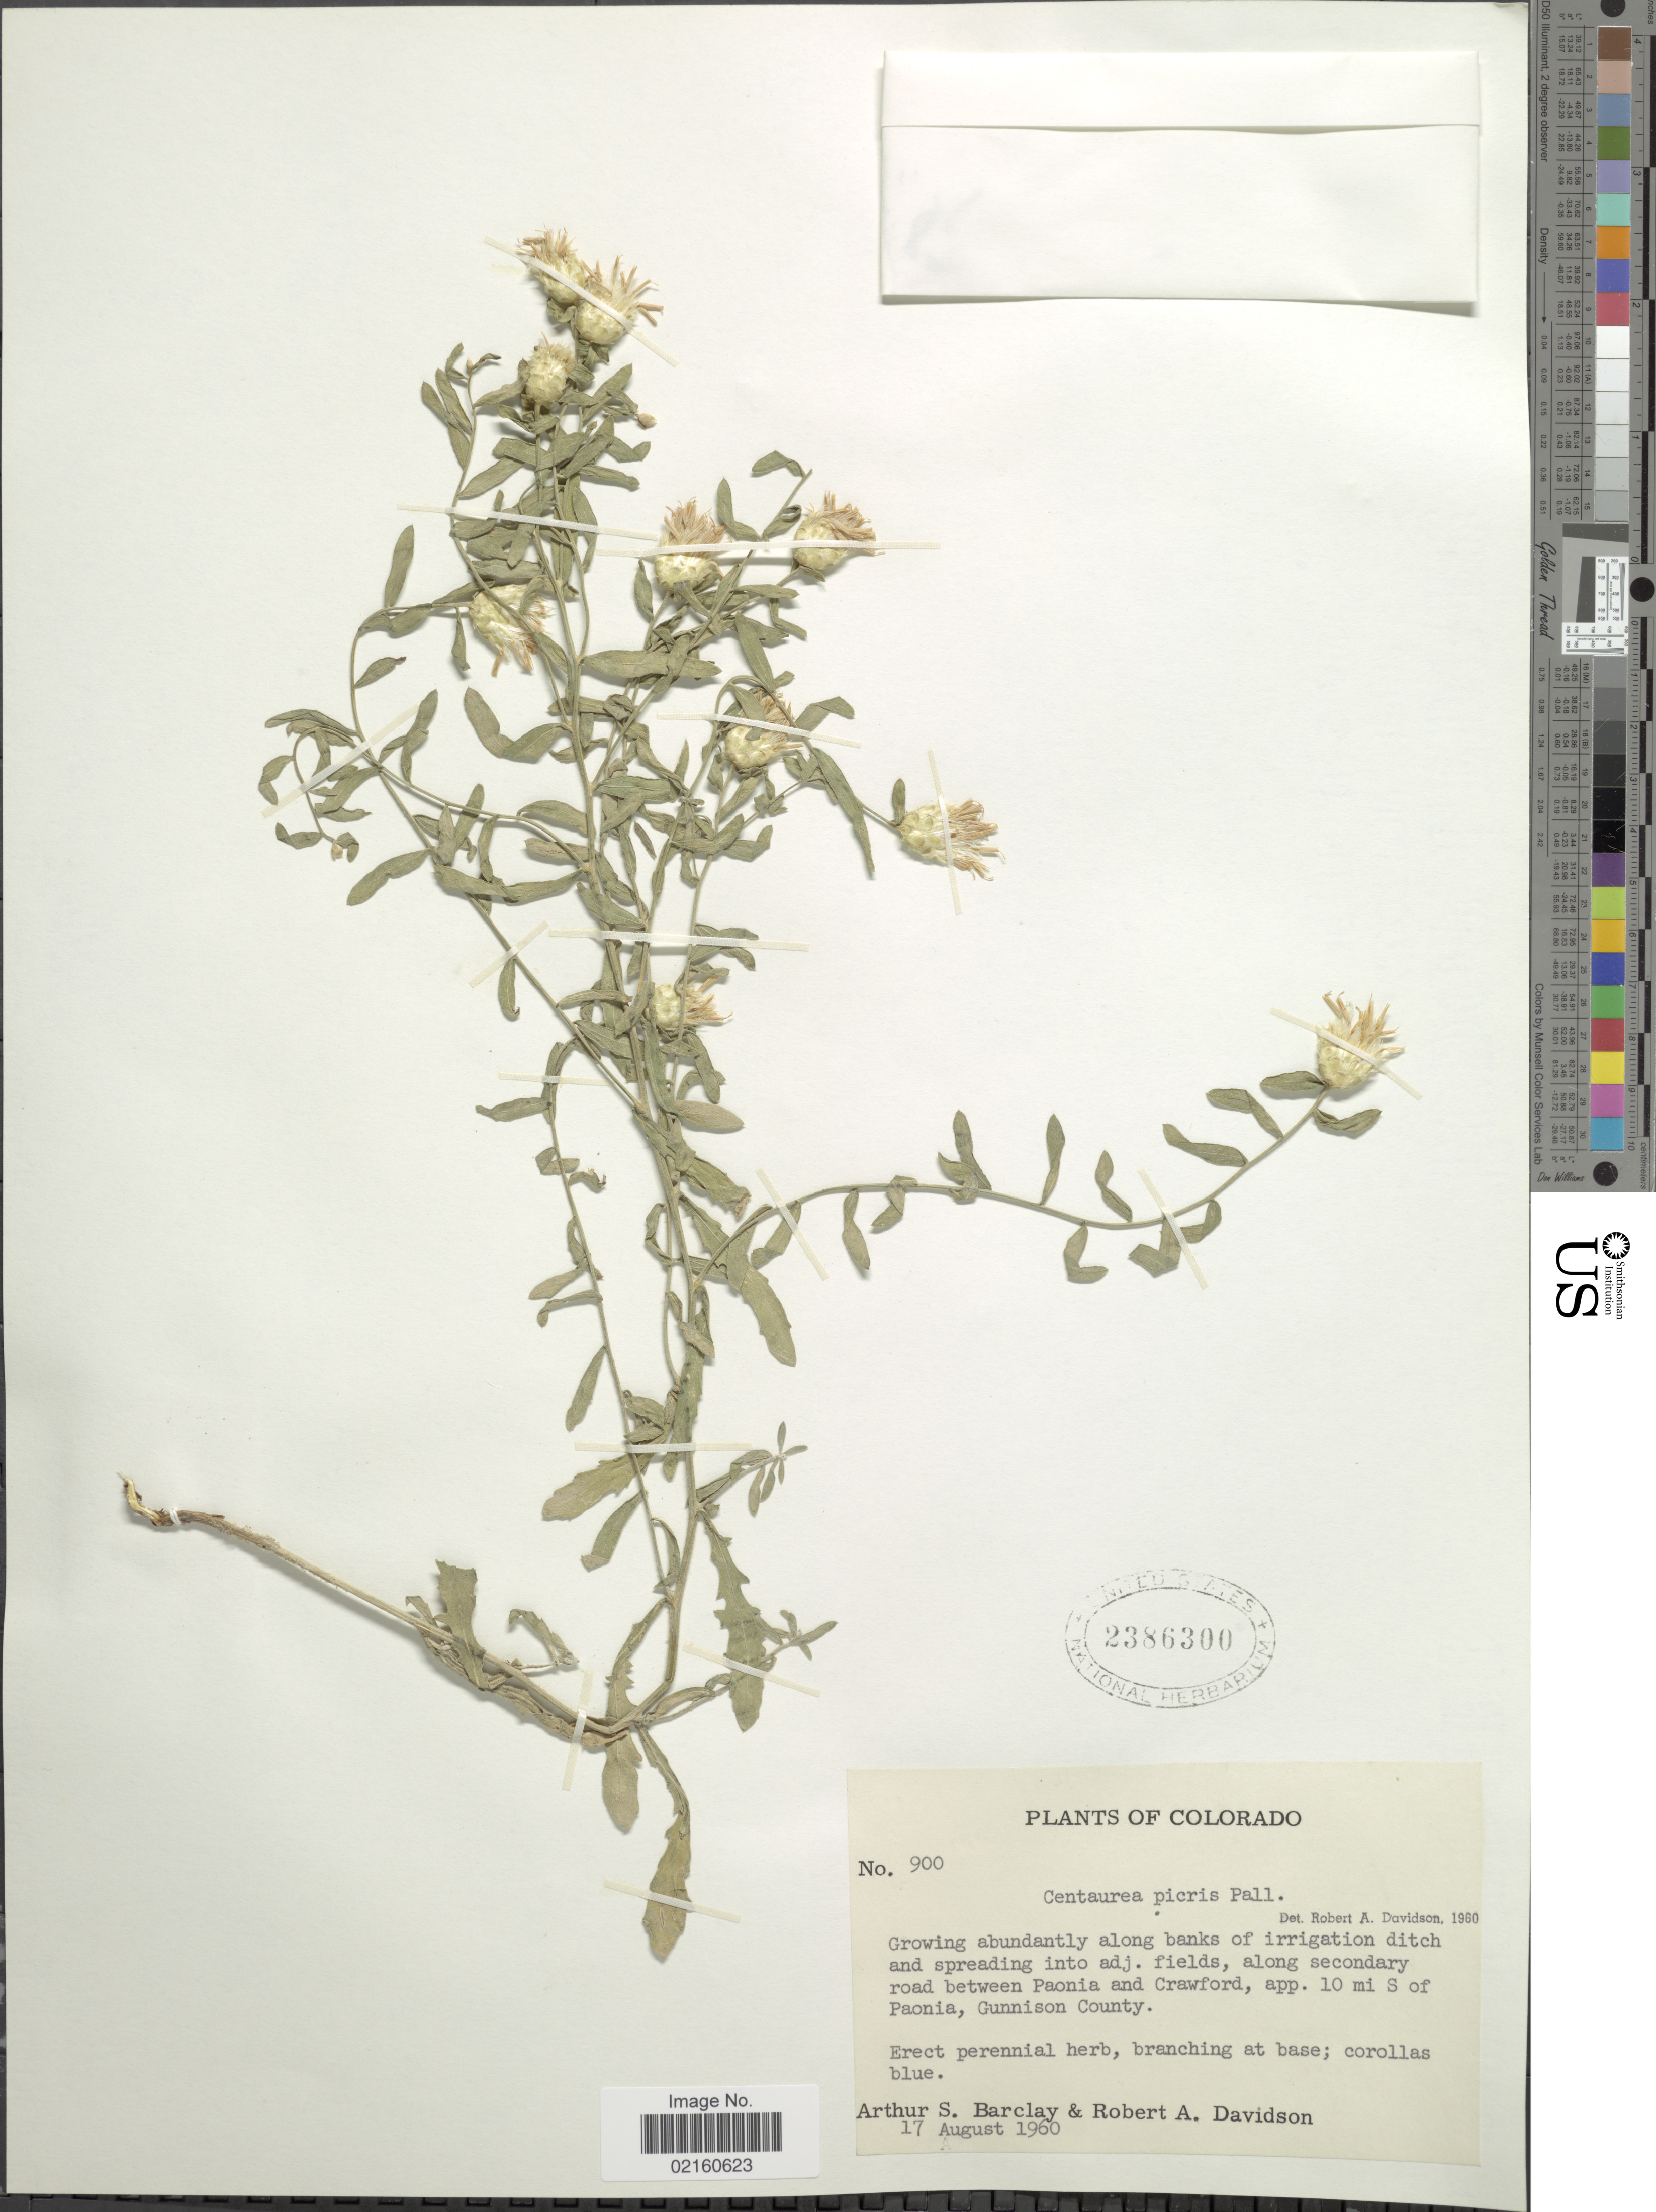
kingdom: Plantae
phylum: Tracheophyta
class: Magnoliopsida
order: Asterales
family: Asteraceae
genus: Rhaponticum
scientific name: Rhaponticum repens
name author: (L.) Hidalgo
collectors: A. S. Barclay & R. A. Davidson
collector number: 900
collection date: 1960-08-17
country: United States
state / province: Colorado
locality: Road between Paonia and Crawford, app. 10 mi S of Paonia, Gunnsion County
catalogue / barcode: US 2386300